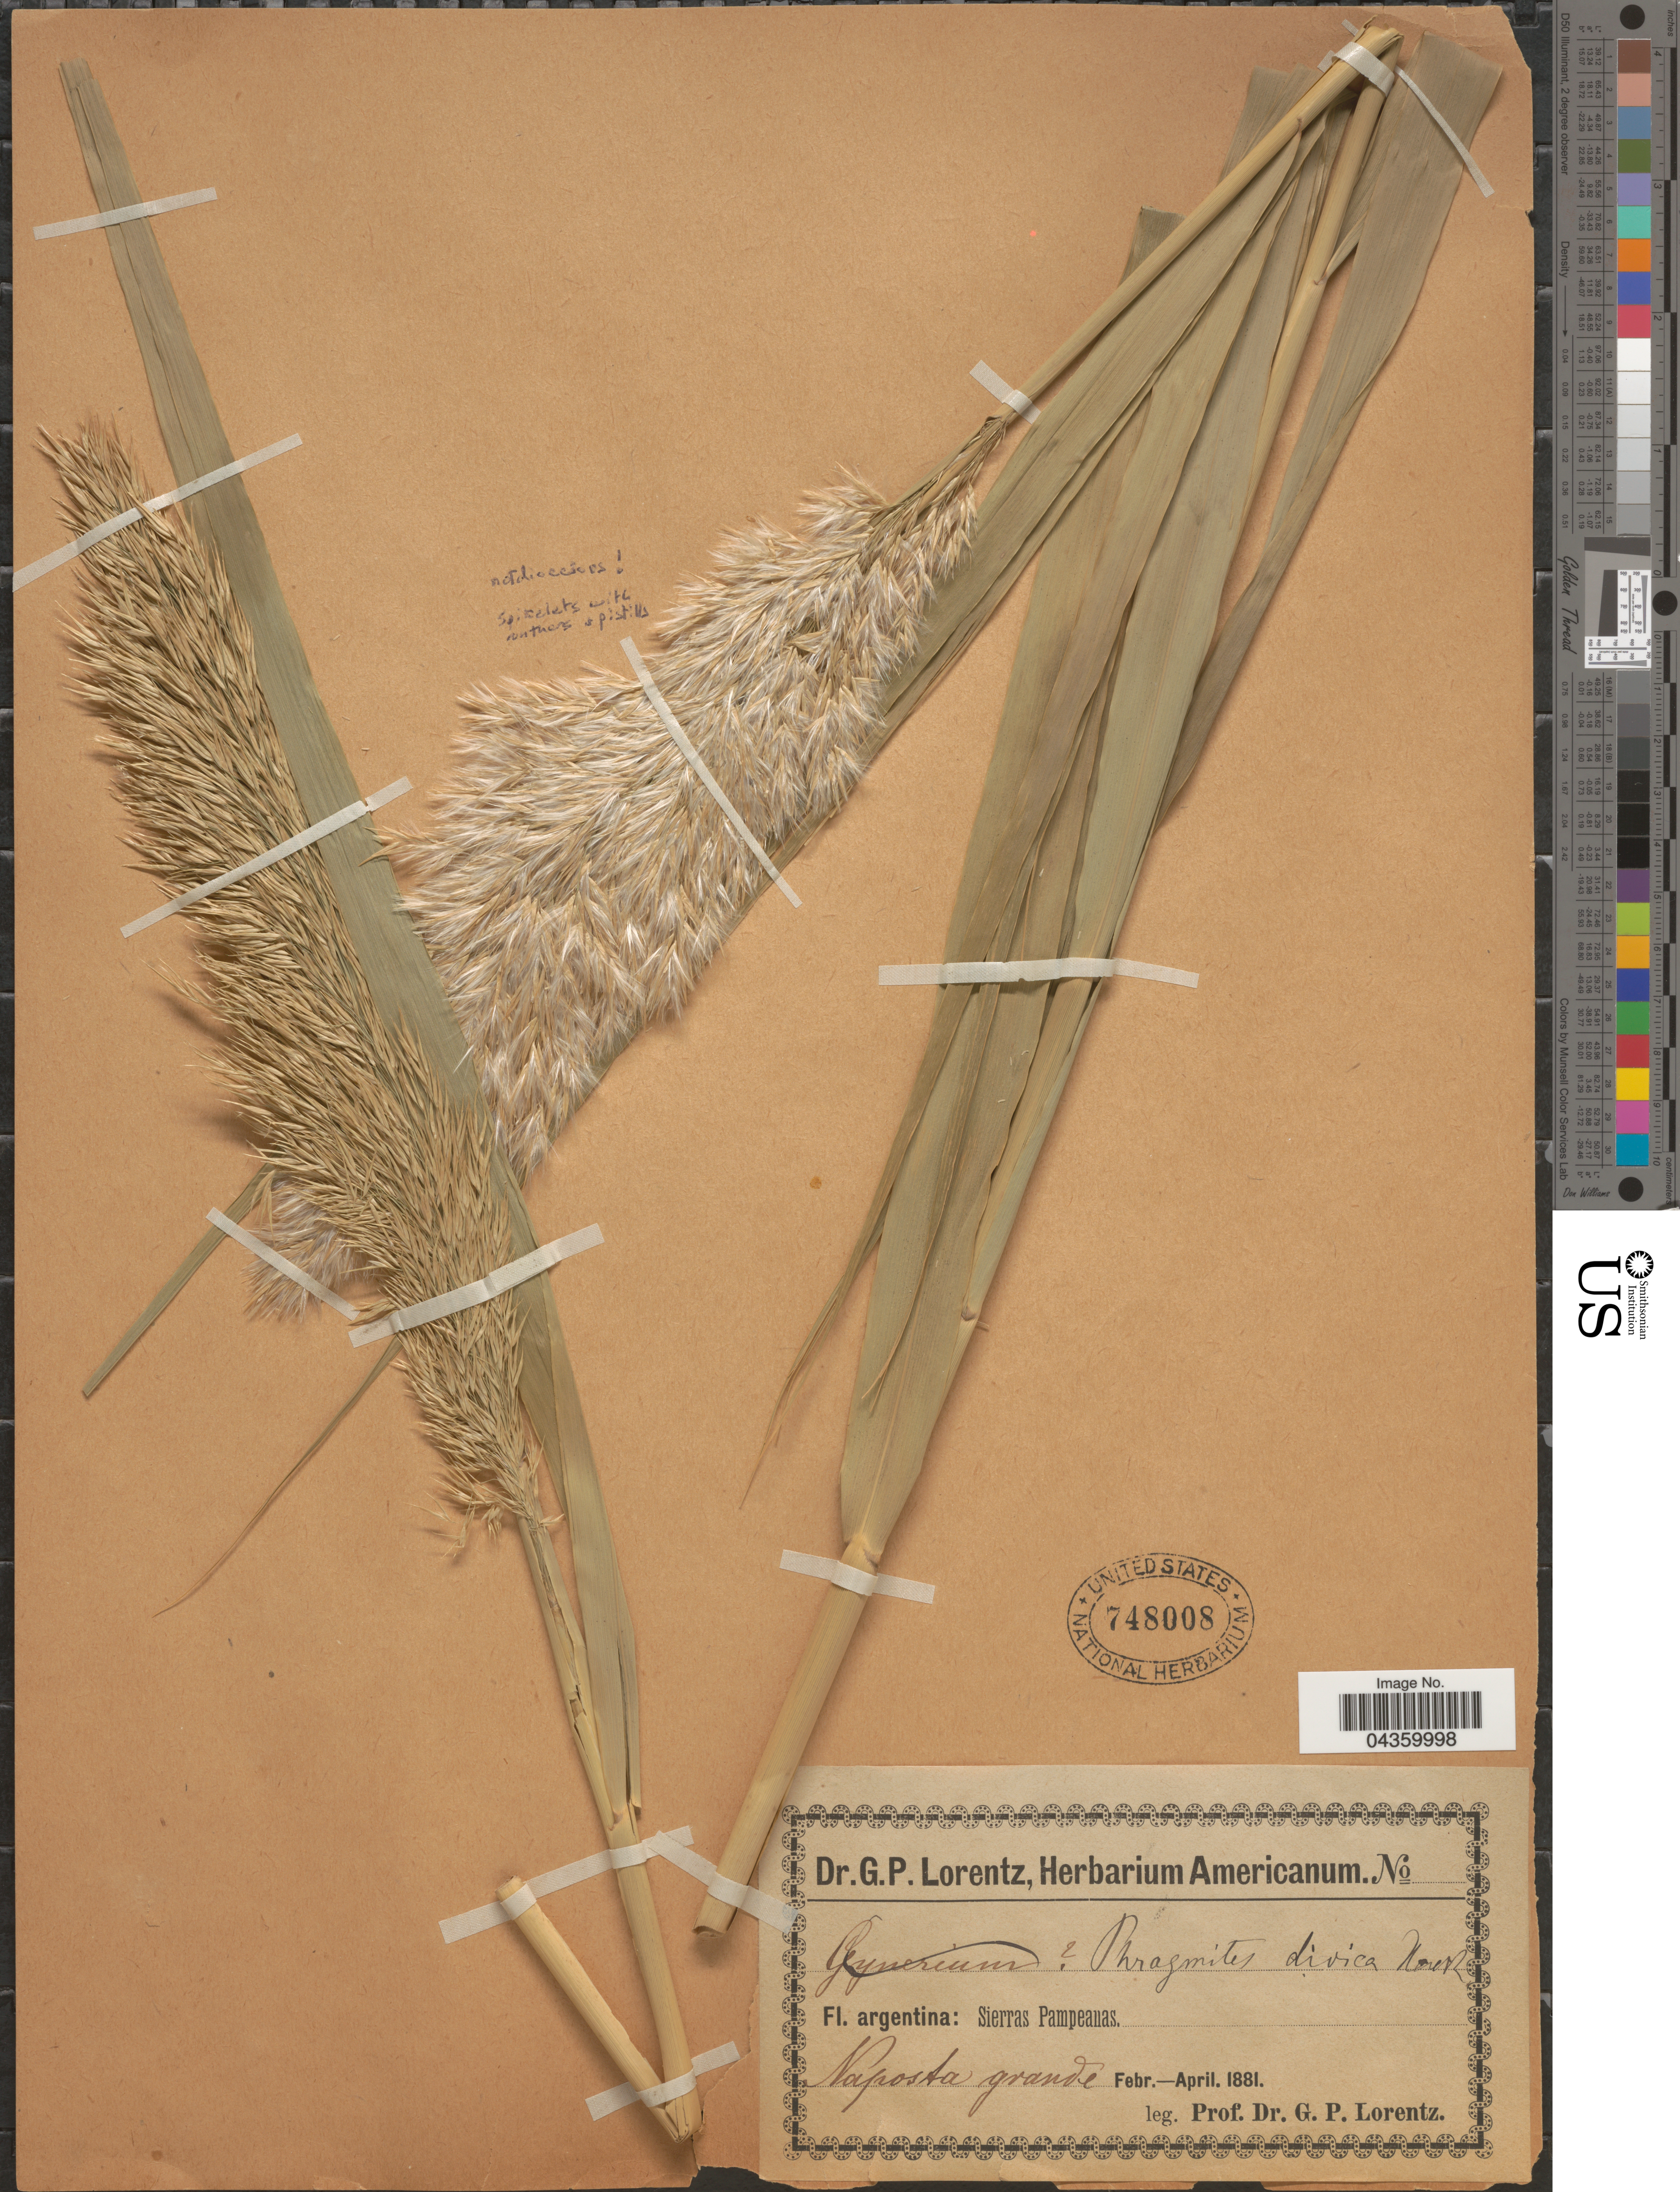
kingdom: Plantae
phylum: Tracheophyta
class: Liliopsida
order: Poales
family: Poaceae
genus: Phragmites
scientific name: Phragmites australis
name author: (Cav.) Trin. ex Steud.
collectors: G. Lorentz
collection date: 1881-02/1881-04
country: Argentina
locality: Sierras Pampeanas. Naposta grande.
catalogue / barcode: US 748008